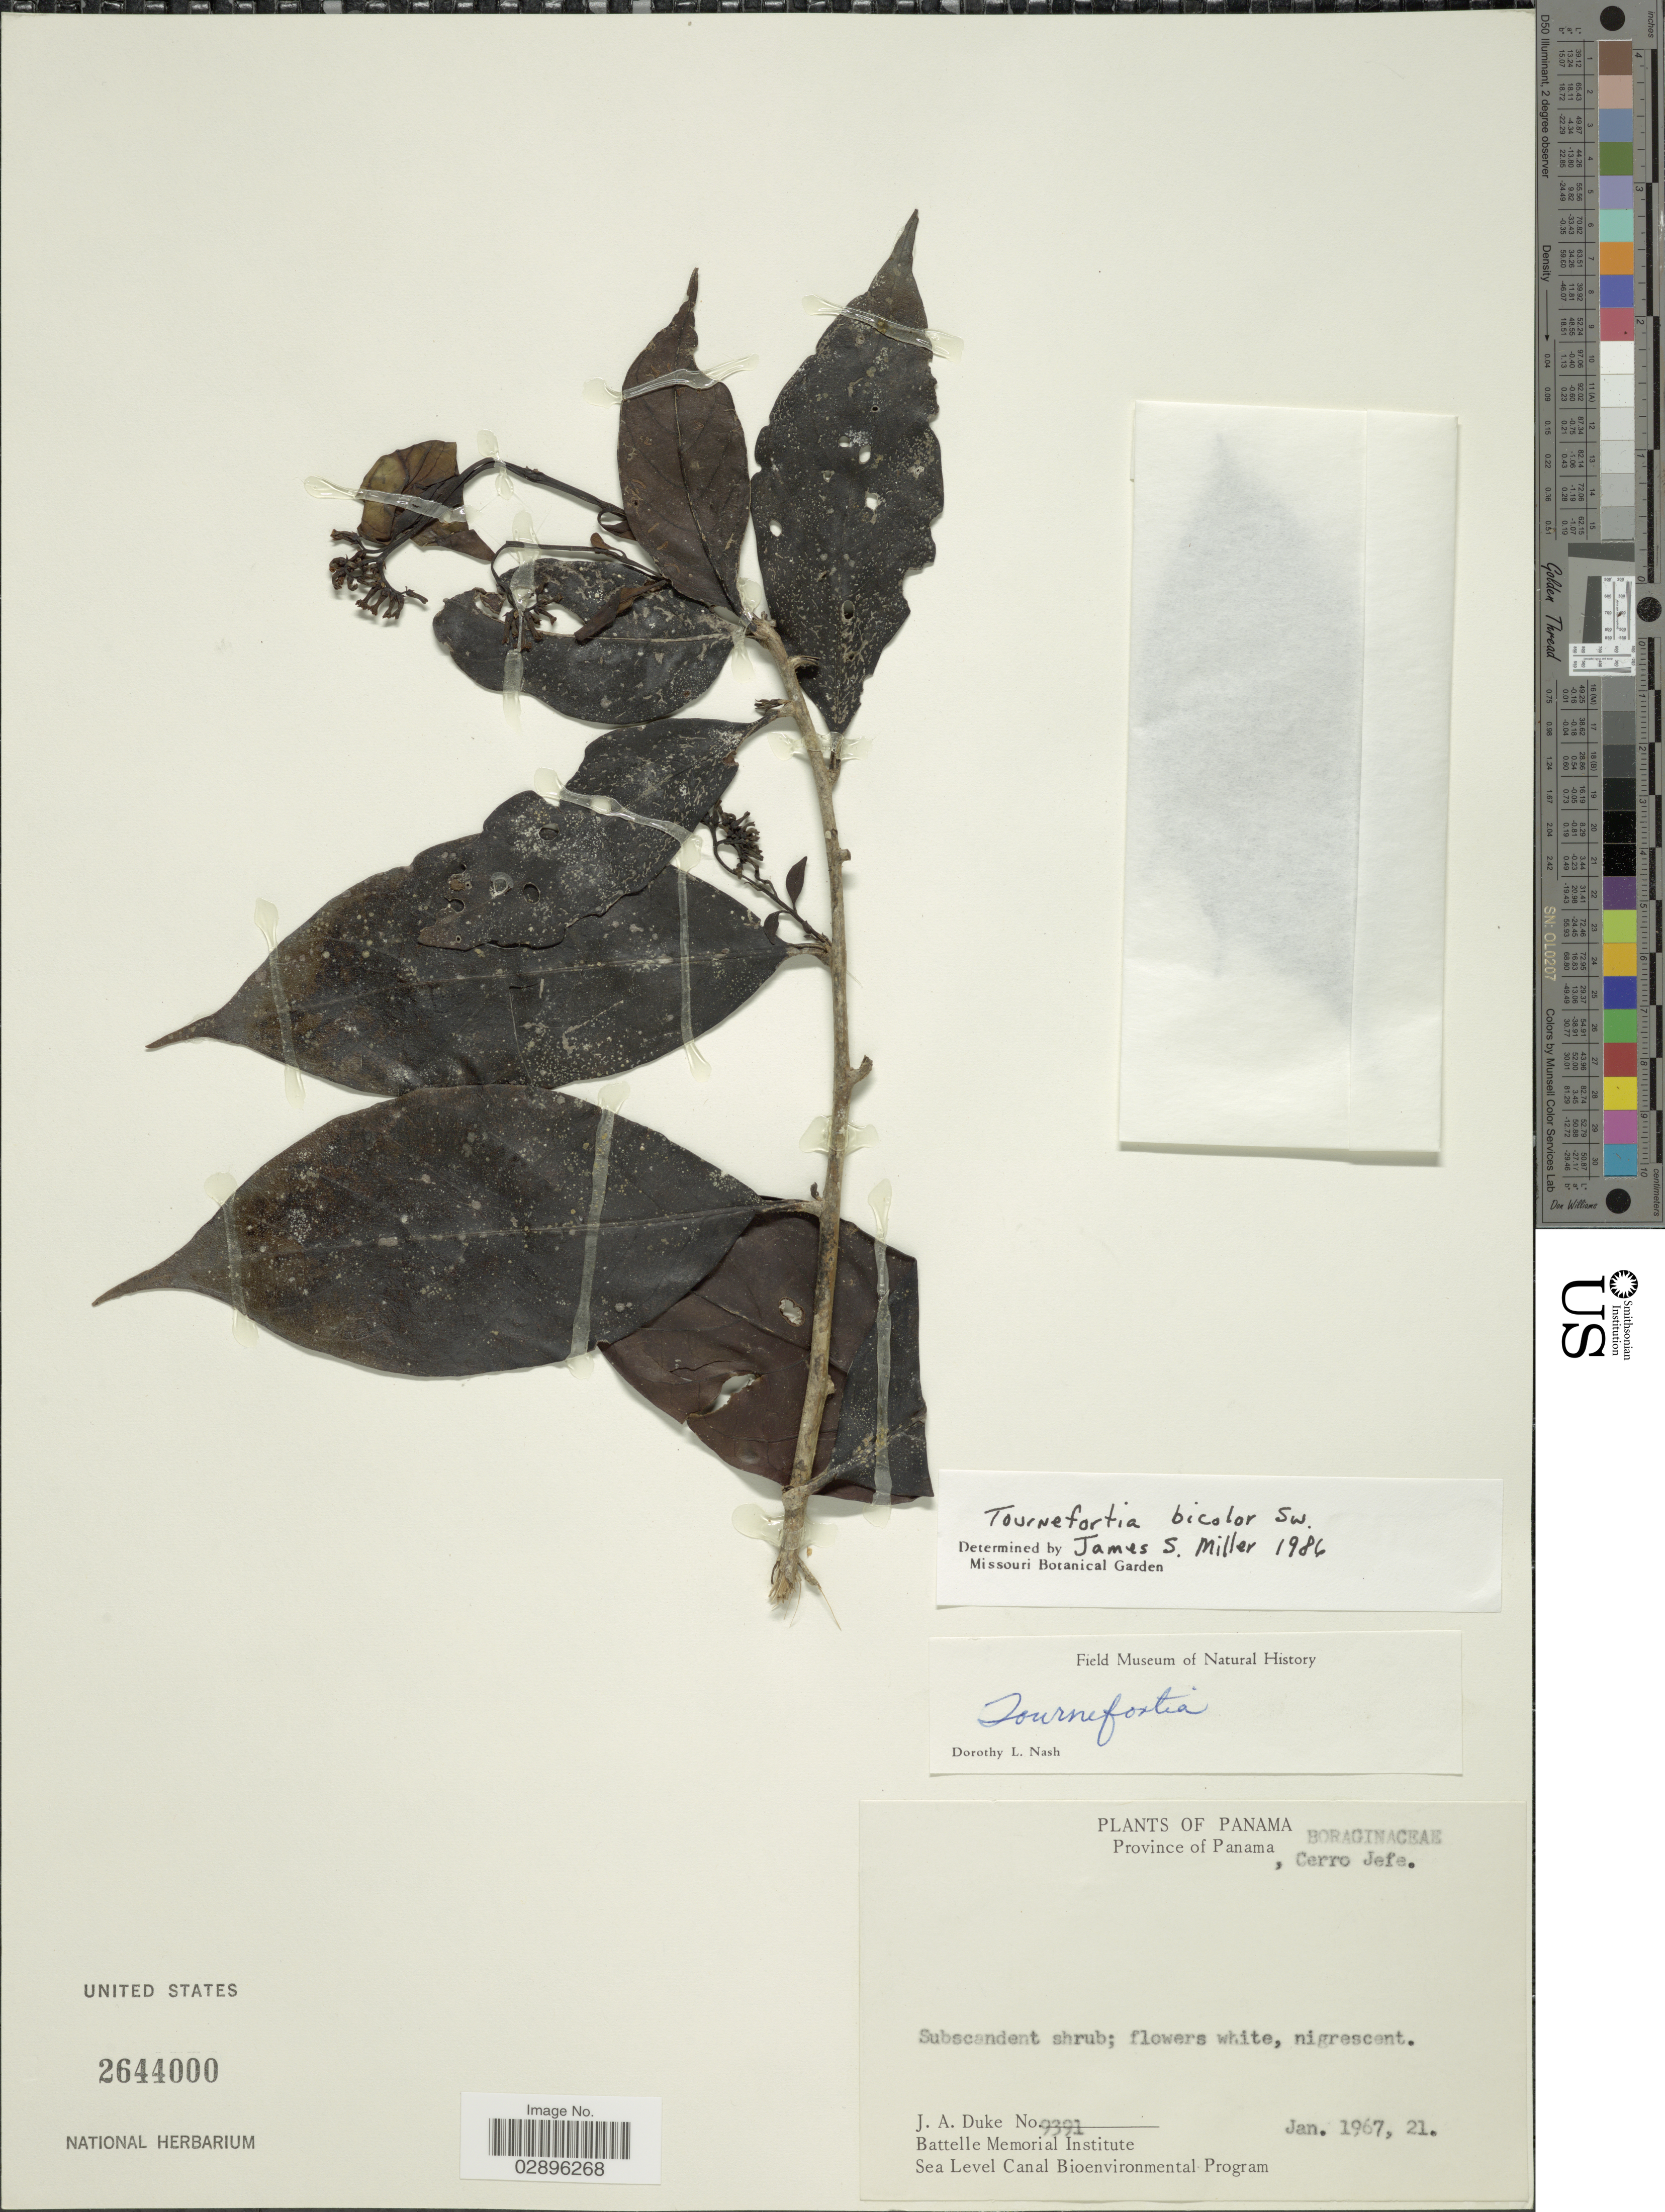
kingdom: Plantae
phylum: Tracheophyta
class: Magnoliopsida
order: Boraginales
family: Heliotropiaceae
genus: Tournefortia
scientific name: Tournefortia bicolor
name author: Sw.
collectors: J. A. Duke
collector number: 9391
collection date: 1967-01-21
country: Panama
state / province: Panamá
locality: Cerro Jefe.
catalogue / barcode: US 2644000